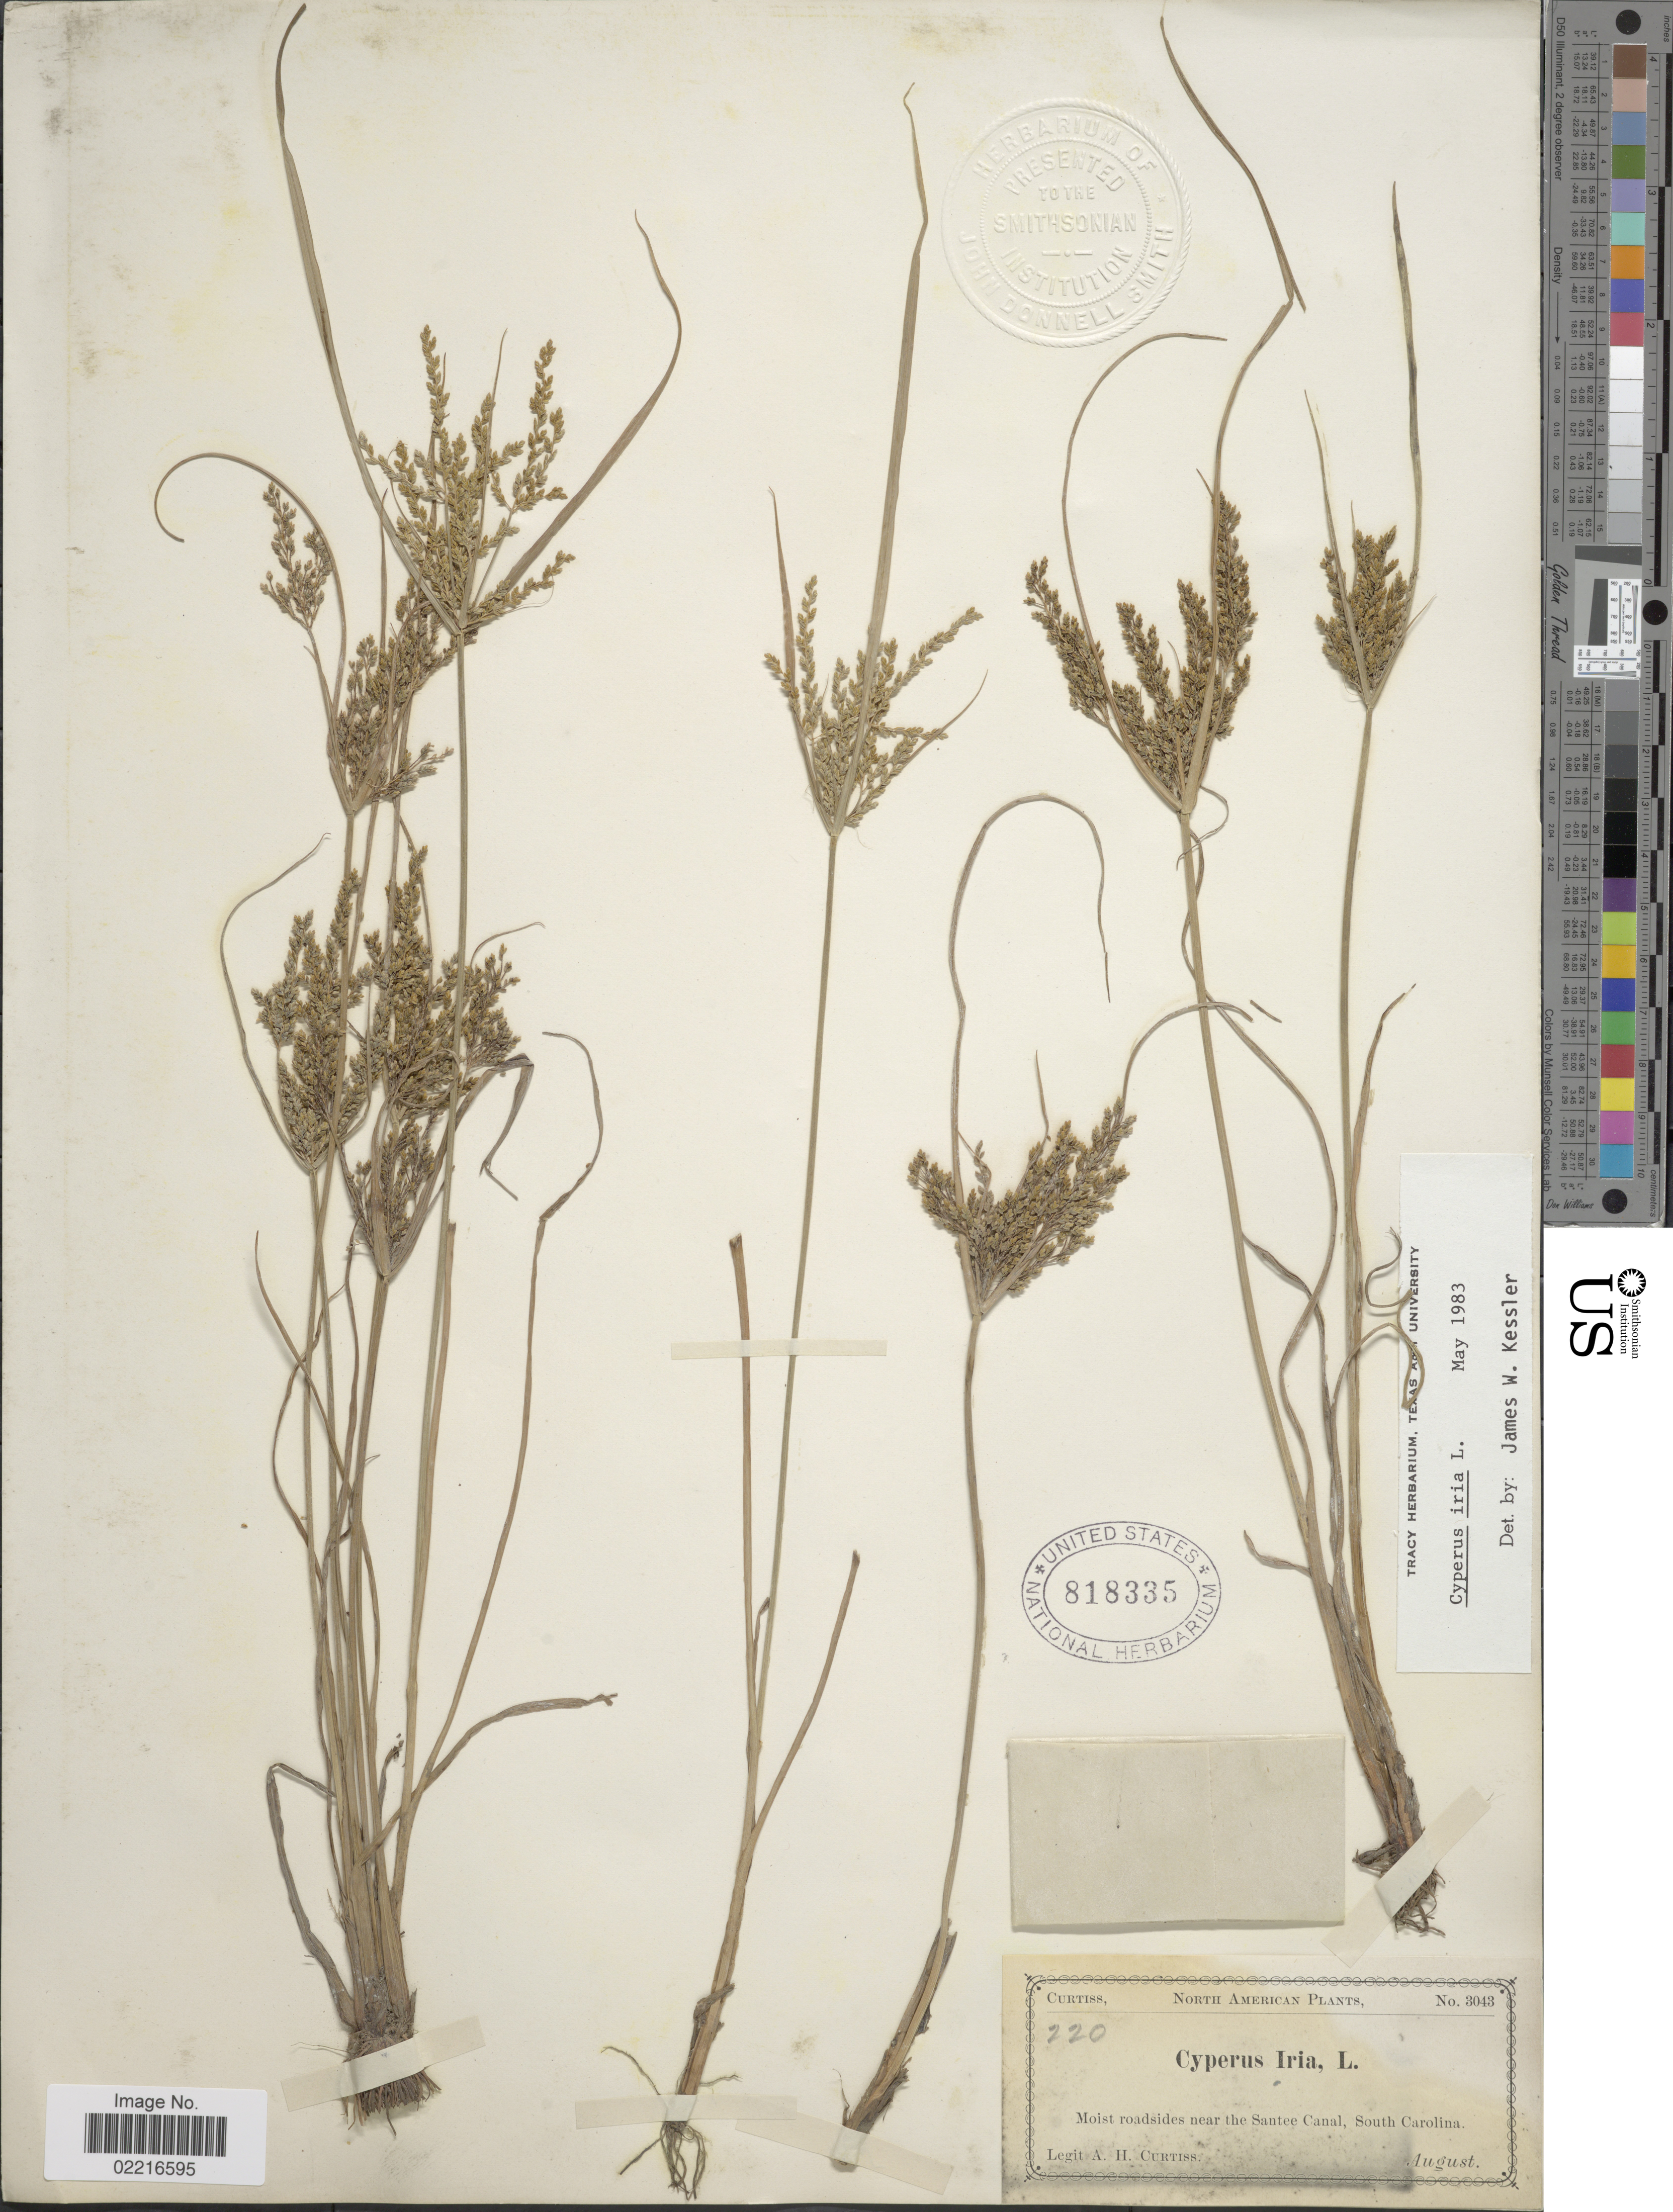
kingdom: Plantae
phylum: Tracheophyta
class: Liliopsida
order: Poales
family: Cyperaceae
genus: Cyperus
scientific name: Cyperus iria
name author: L.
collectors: A. H. Curtiss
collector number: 3043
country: United States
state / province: South Carolina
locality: Santee Canal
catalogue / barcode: US 818335